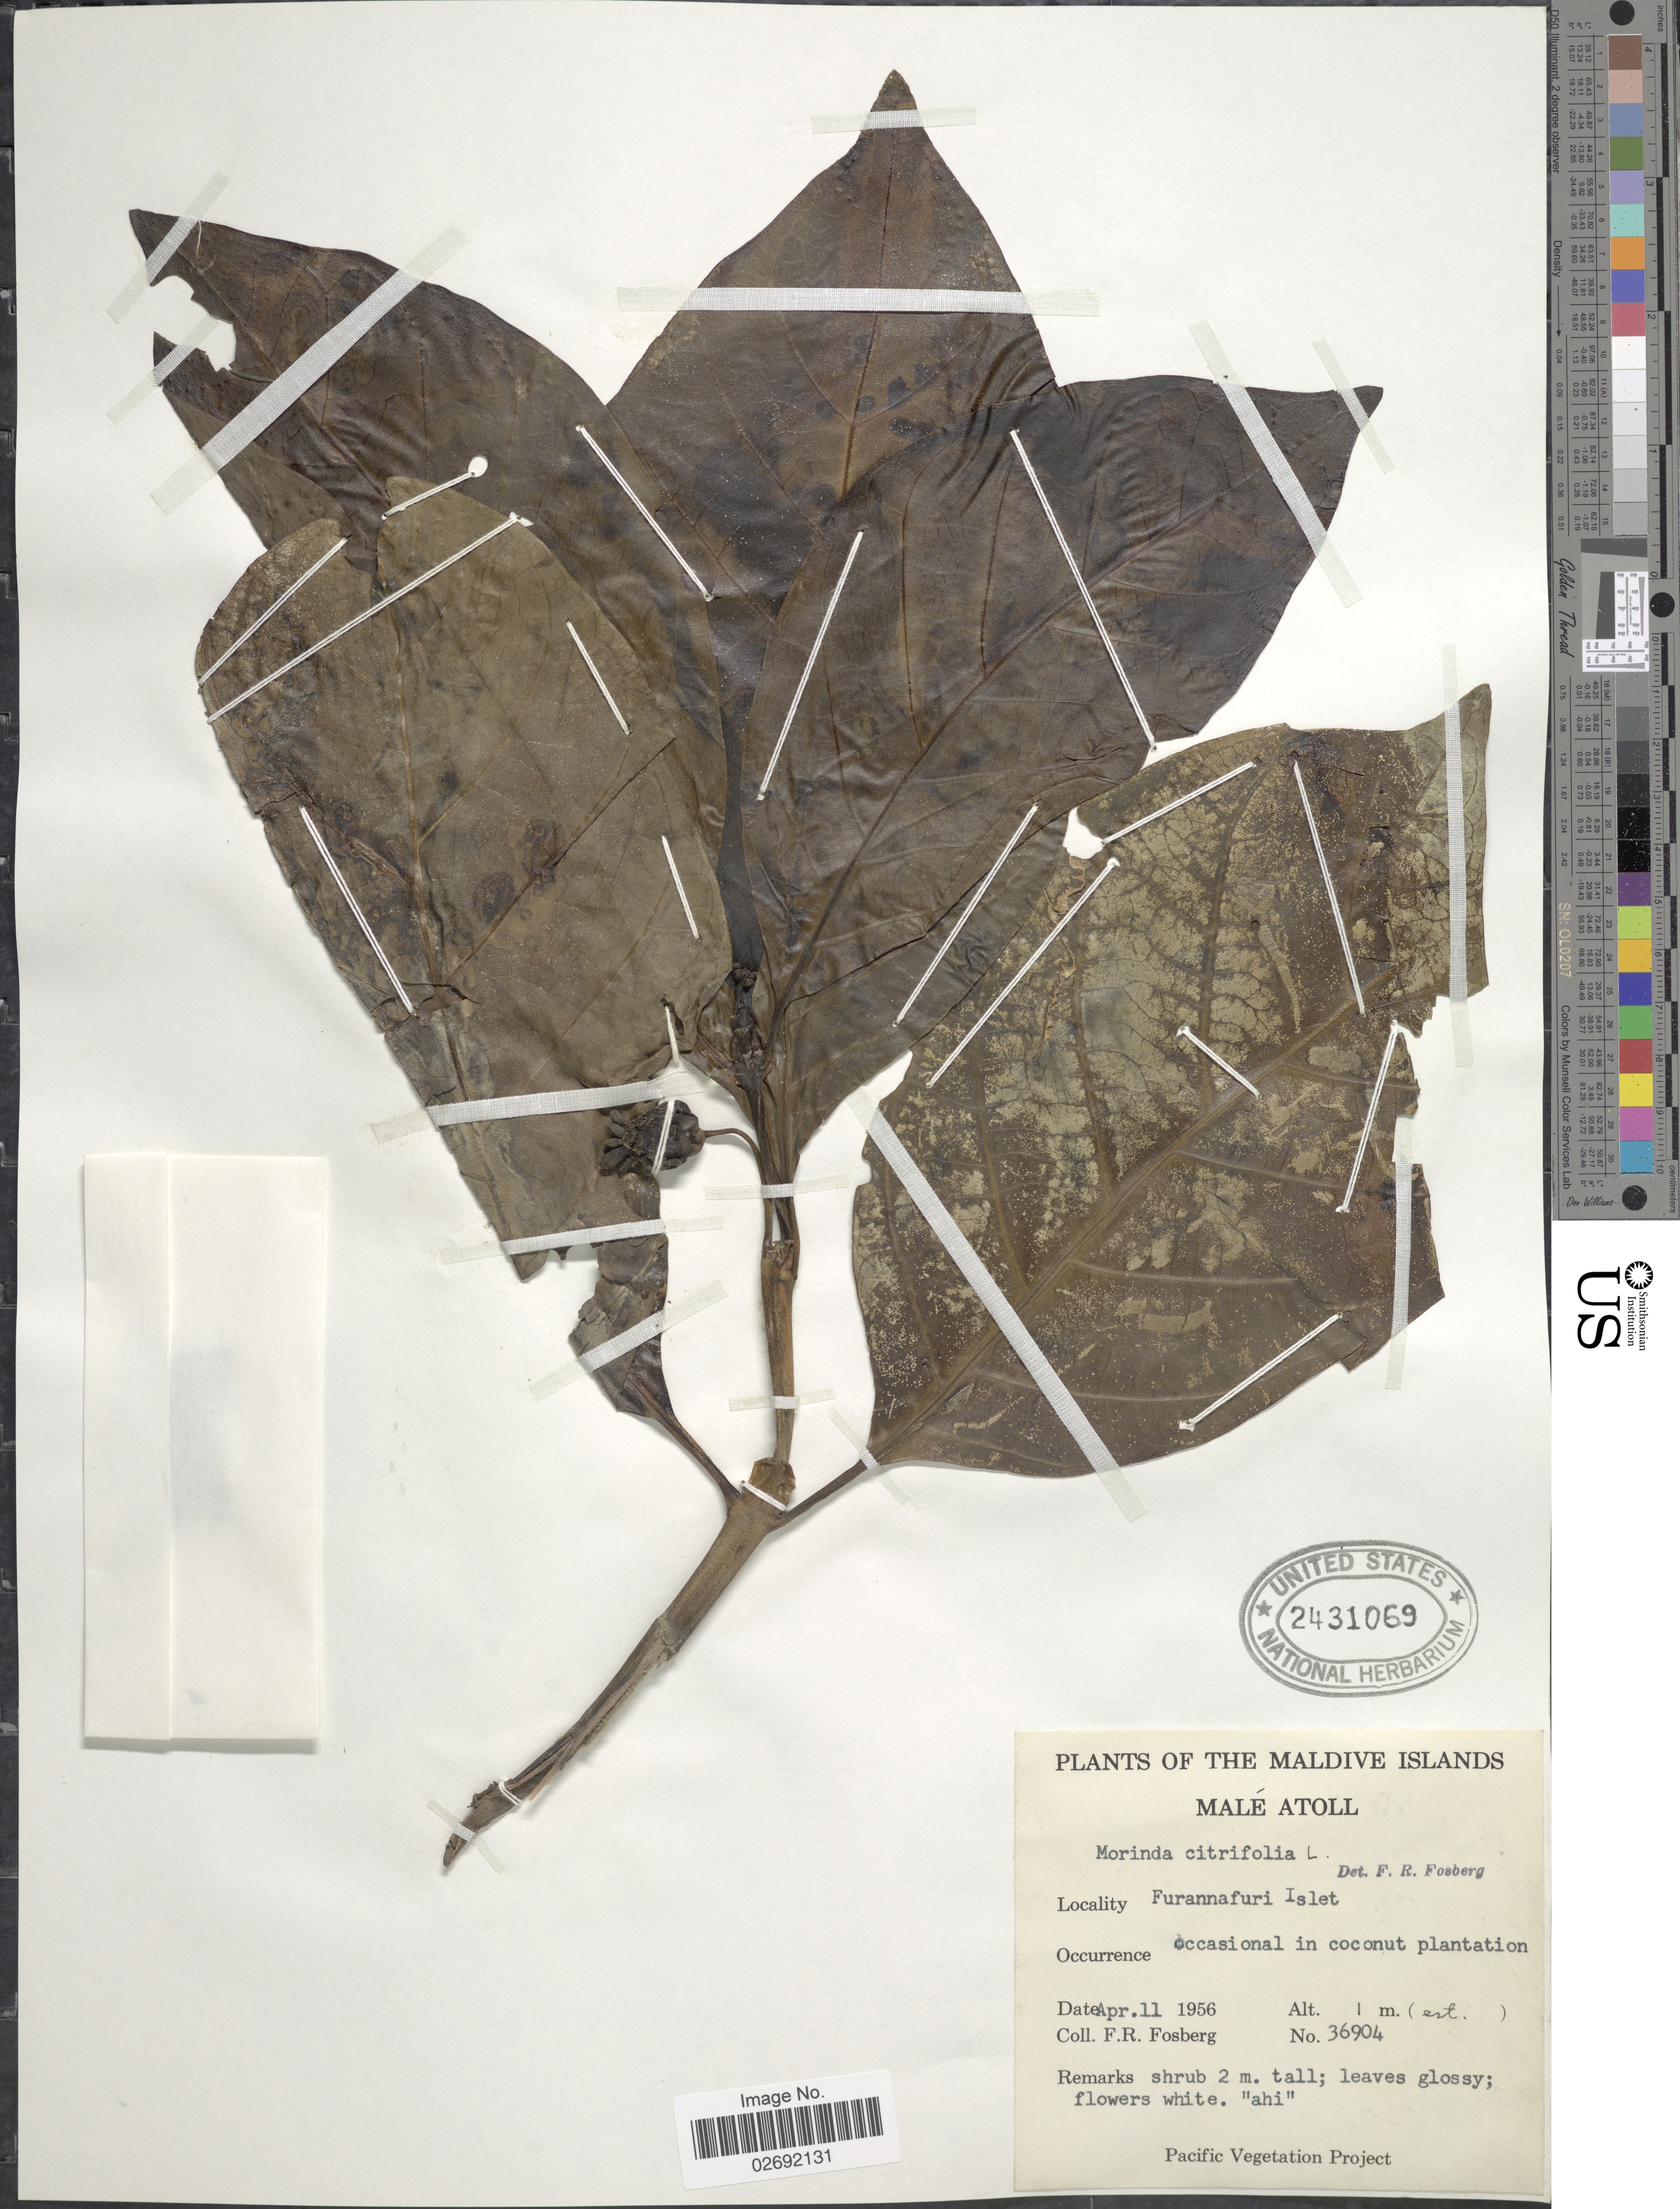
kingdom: Plantae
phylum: Tracheophyta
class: Magnoliopsida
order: Gentianales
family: Rubiaceae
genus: Morinda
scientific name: Morinda citrifolia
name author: L.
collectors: F. R. Fosberg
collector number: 36904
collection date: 1956-04-11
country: Maldive Islands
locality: The Maldive Islands, Male Atoll, Furannafuri Islet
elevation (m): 1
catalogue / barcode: US 2431069